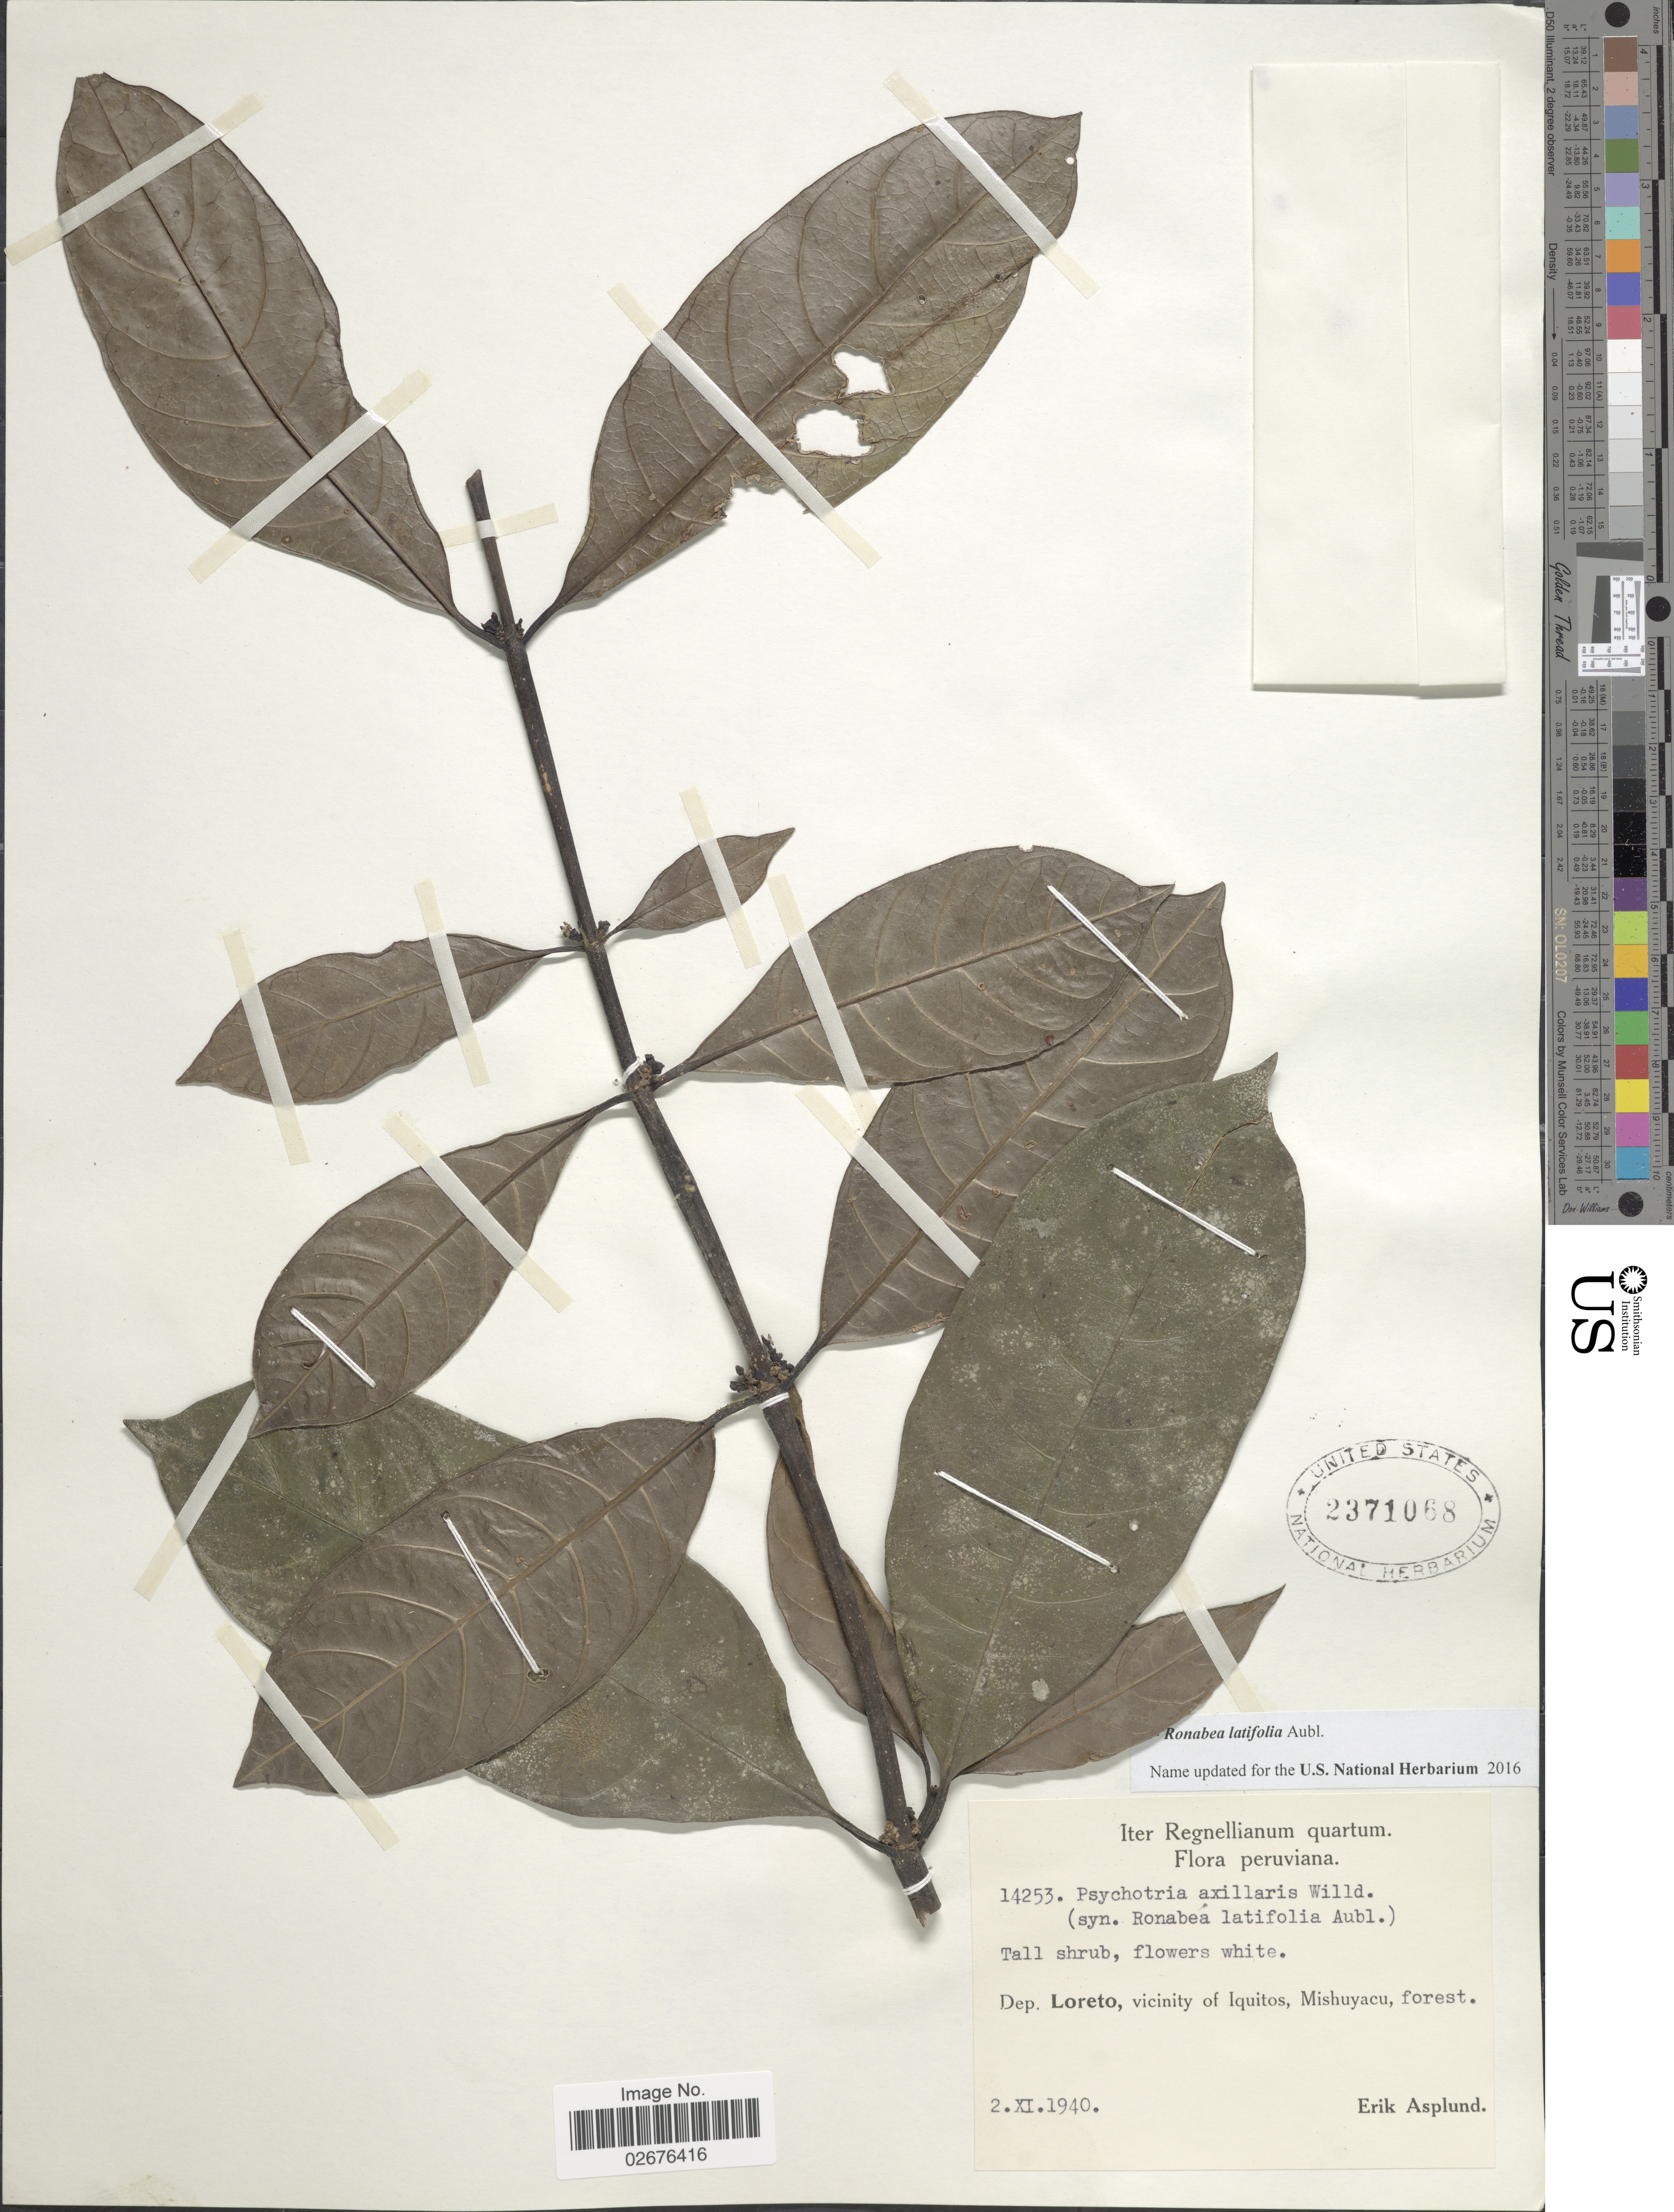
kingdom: Plantae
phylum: Tracheophyta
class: Magnoliopsida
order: Gentianales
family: Rubiaceae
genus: Ronabea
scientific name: Ronabea latifolia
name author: Aubl.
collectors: E. Asplund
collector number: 14253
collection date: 1940-11-02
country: Peru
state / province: Loreto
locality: Vicinity of Iquitos, Mishuyacu, forest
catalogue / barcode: US 2371068